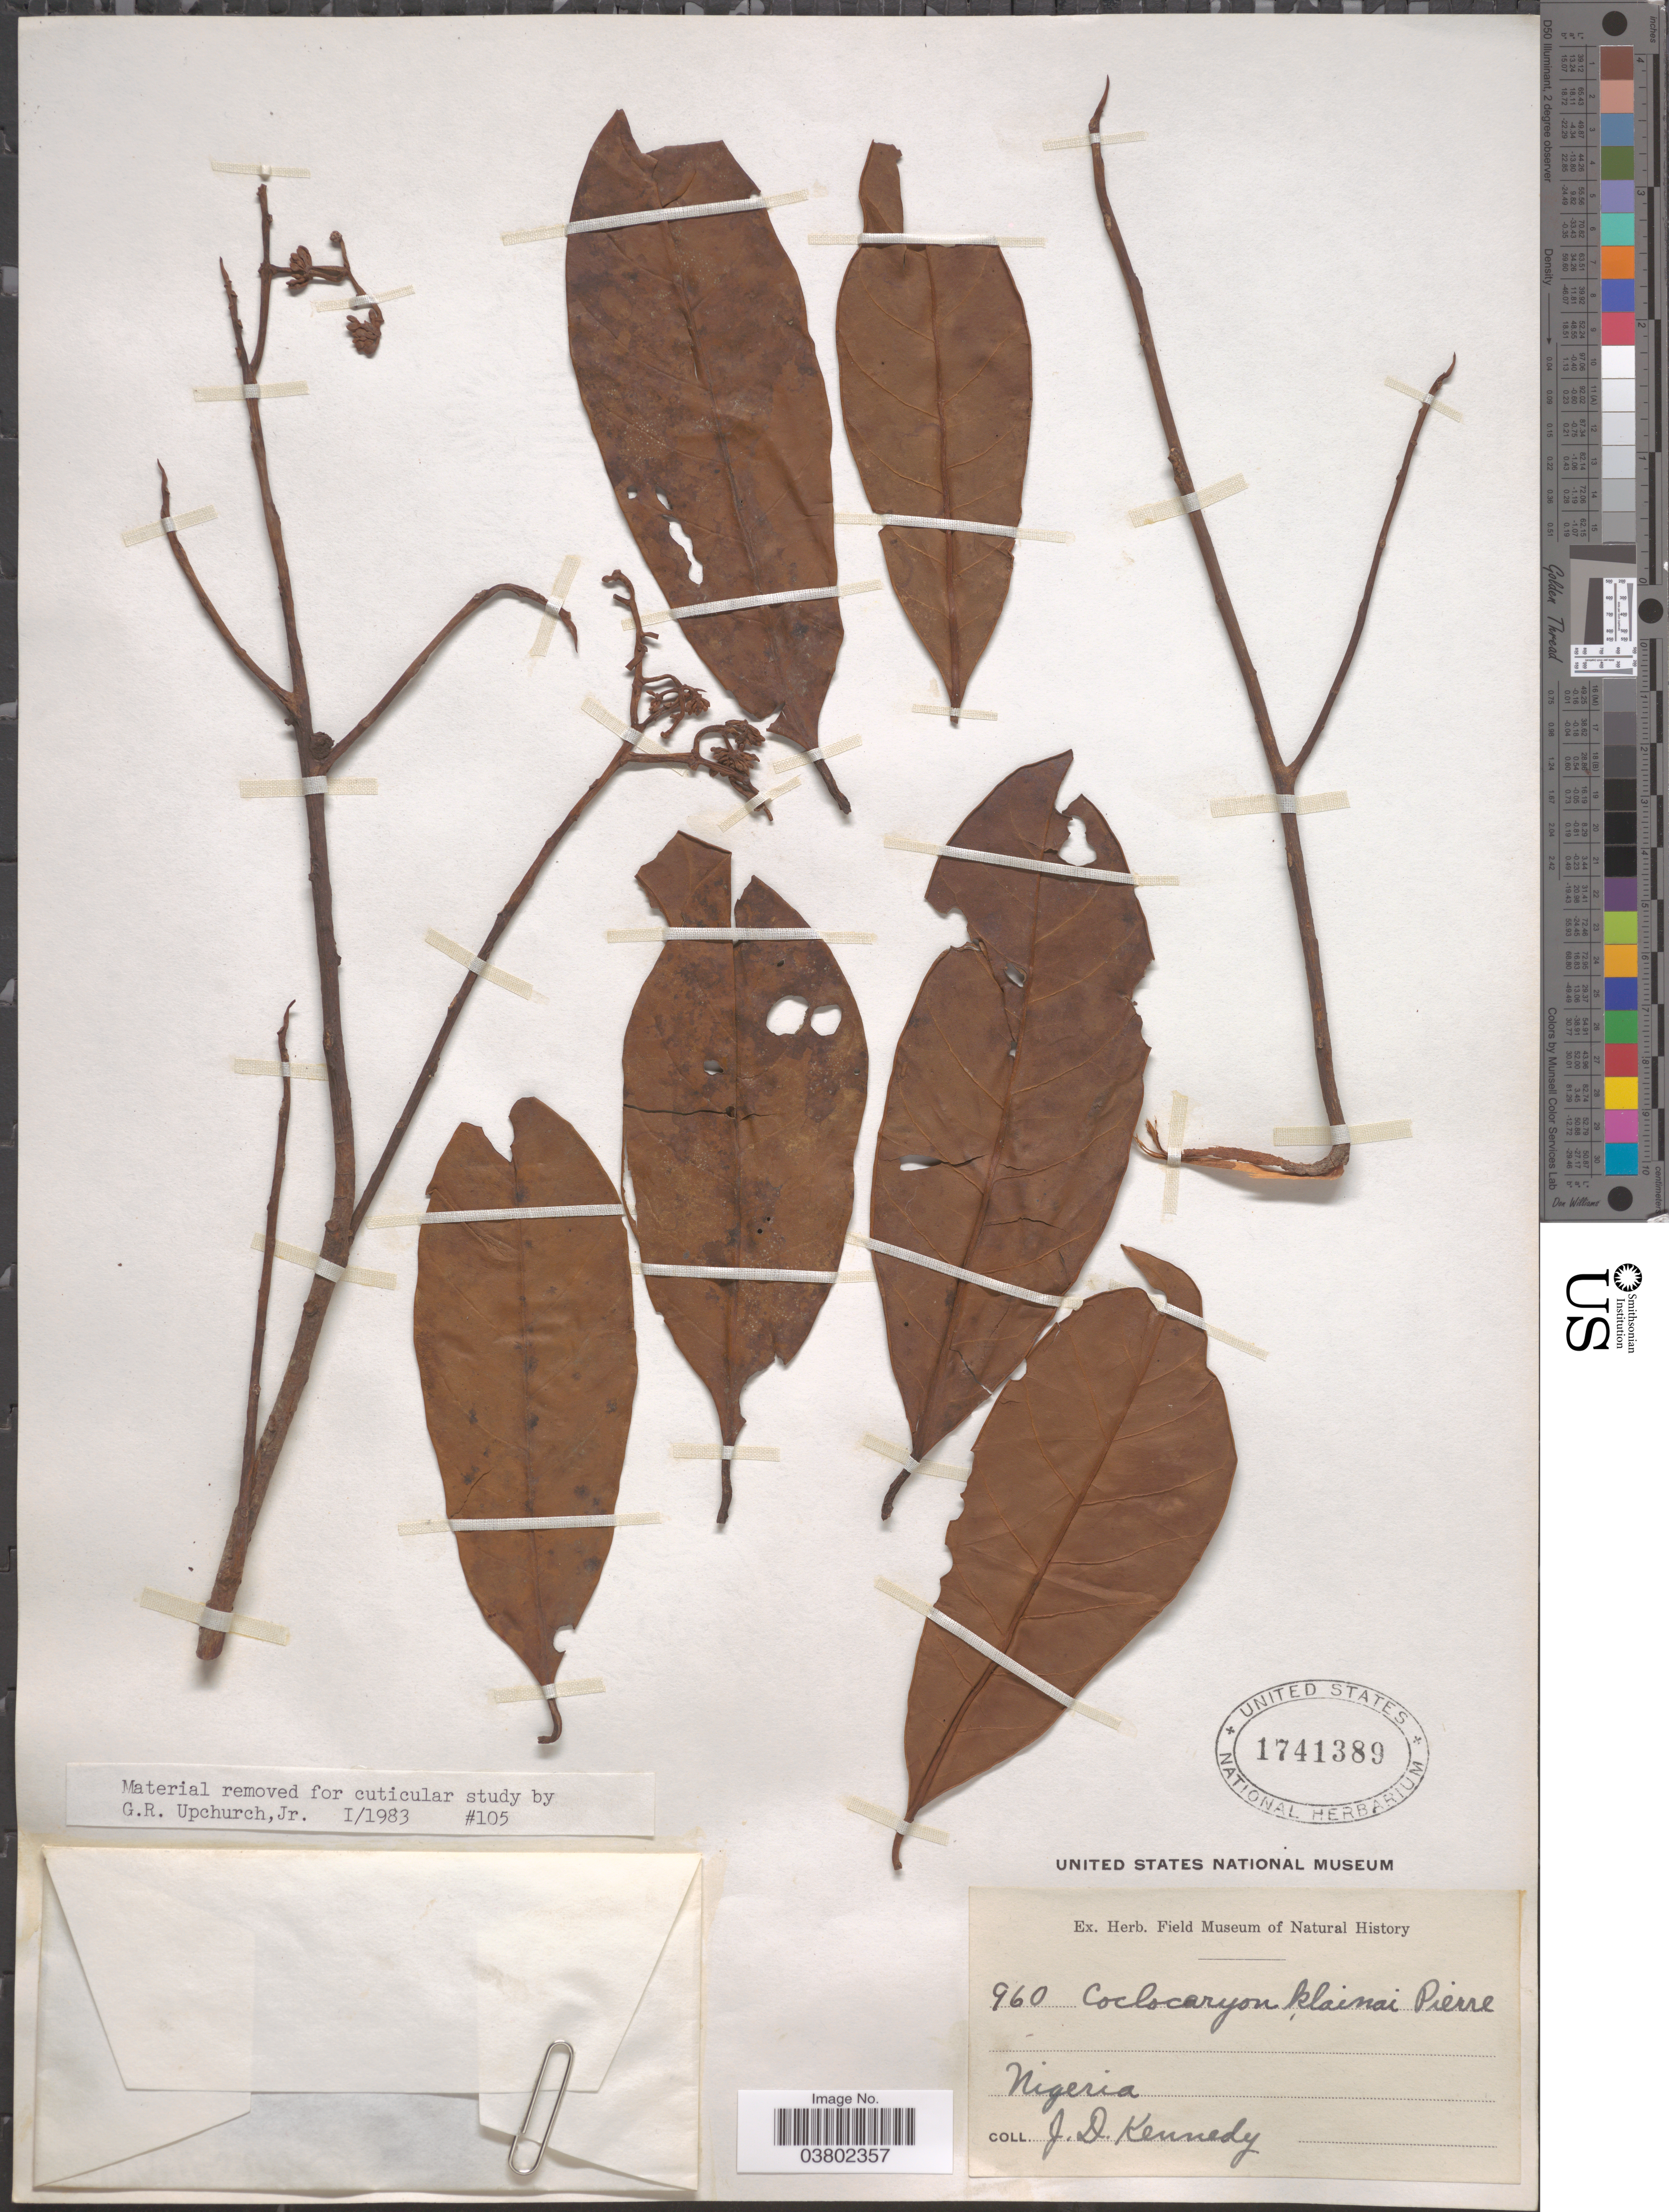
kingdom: Plantae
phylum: Tracheophyta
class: Magnoliopsida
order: Magnoliales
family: Myristicaceae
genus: Coelocaryon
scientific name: Coelocaryon klainei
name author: Pierre ex Heckel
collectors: J. D. Kennedy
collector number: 960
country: Nigeria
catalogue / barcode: US 1741389